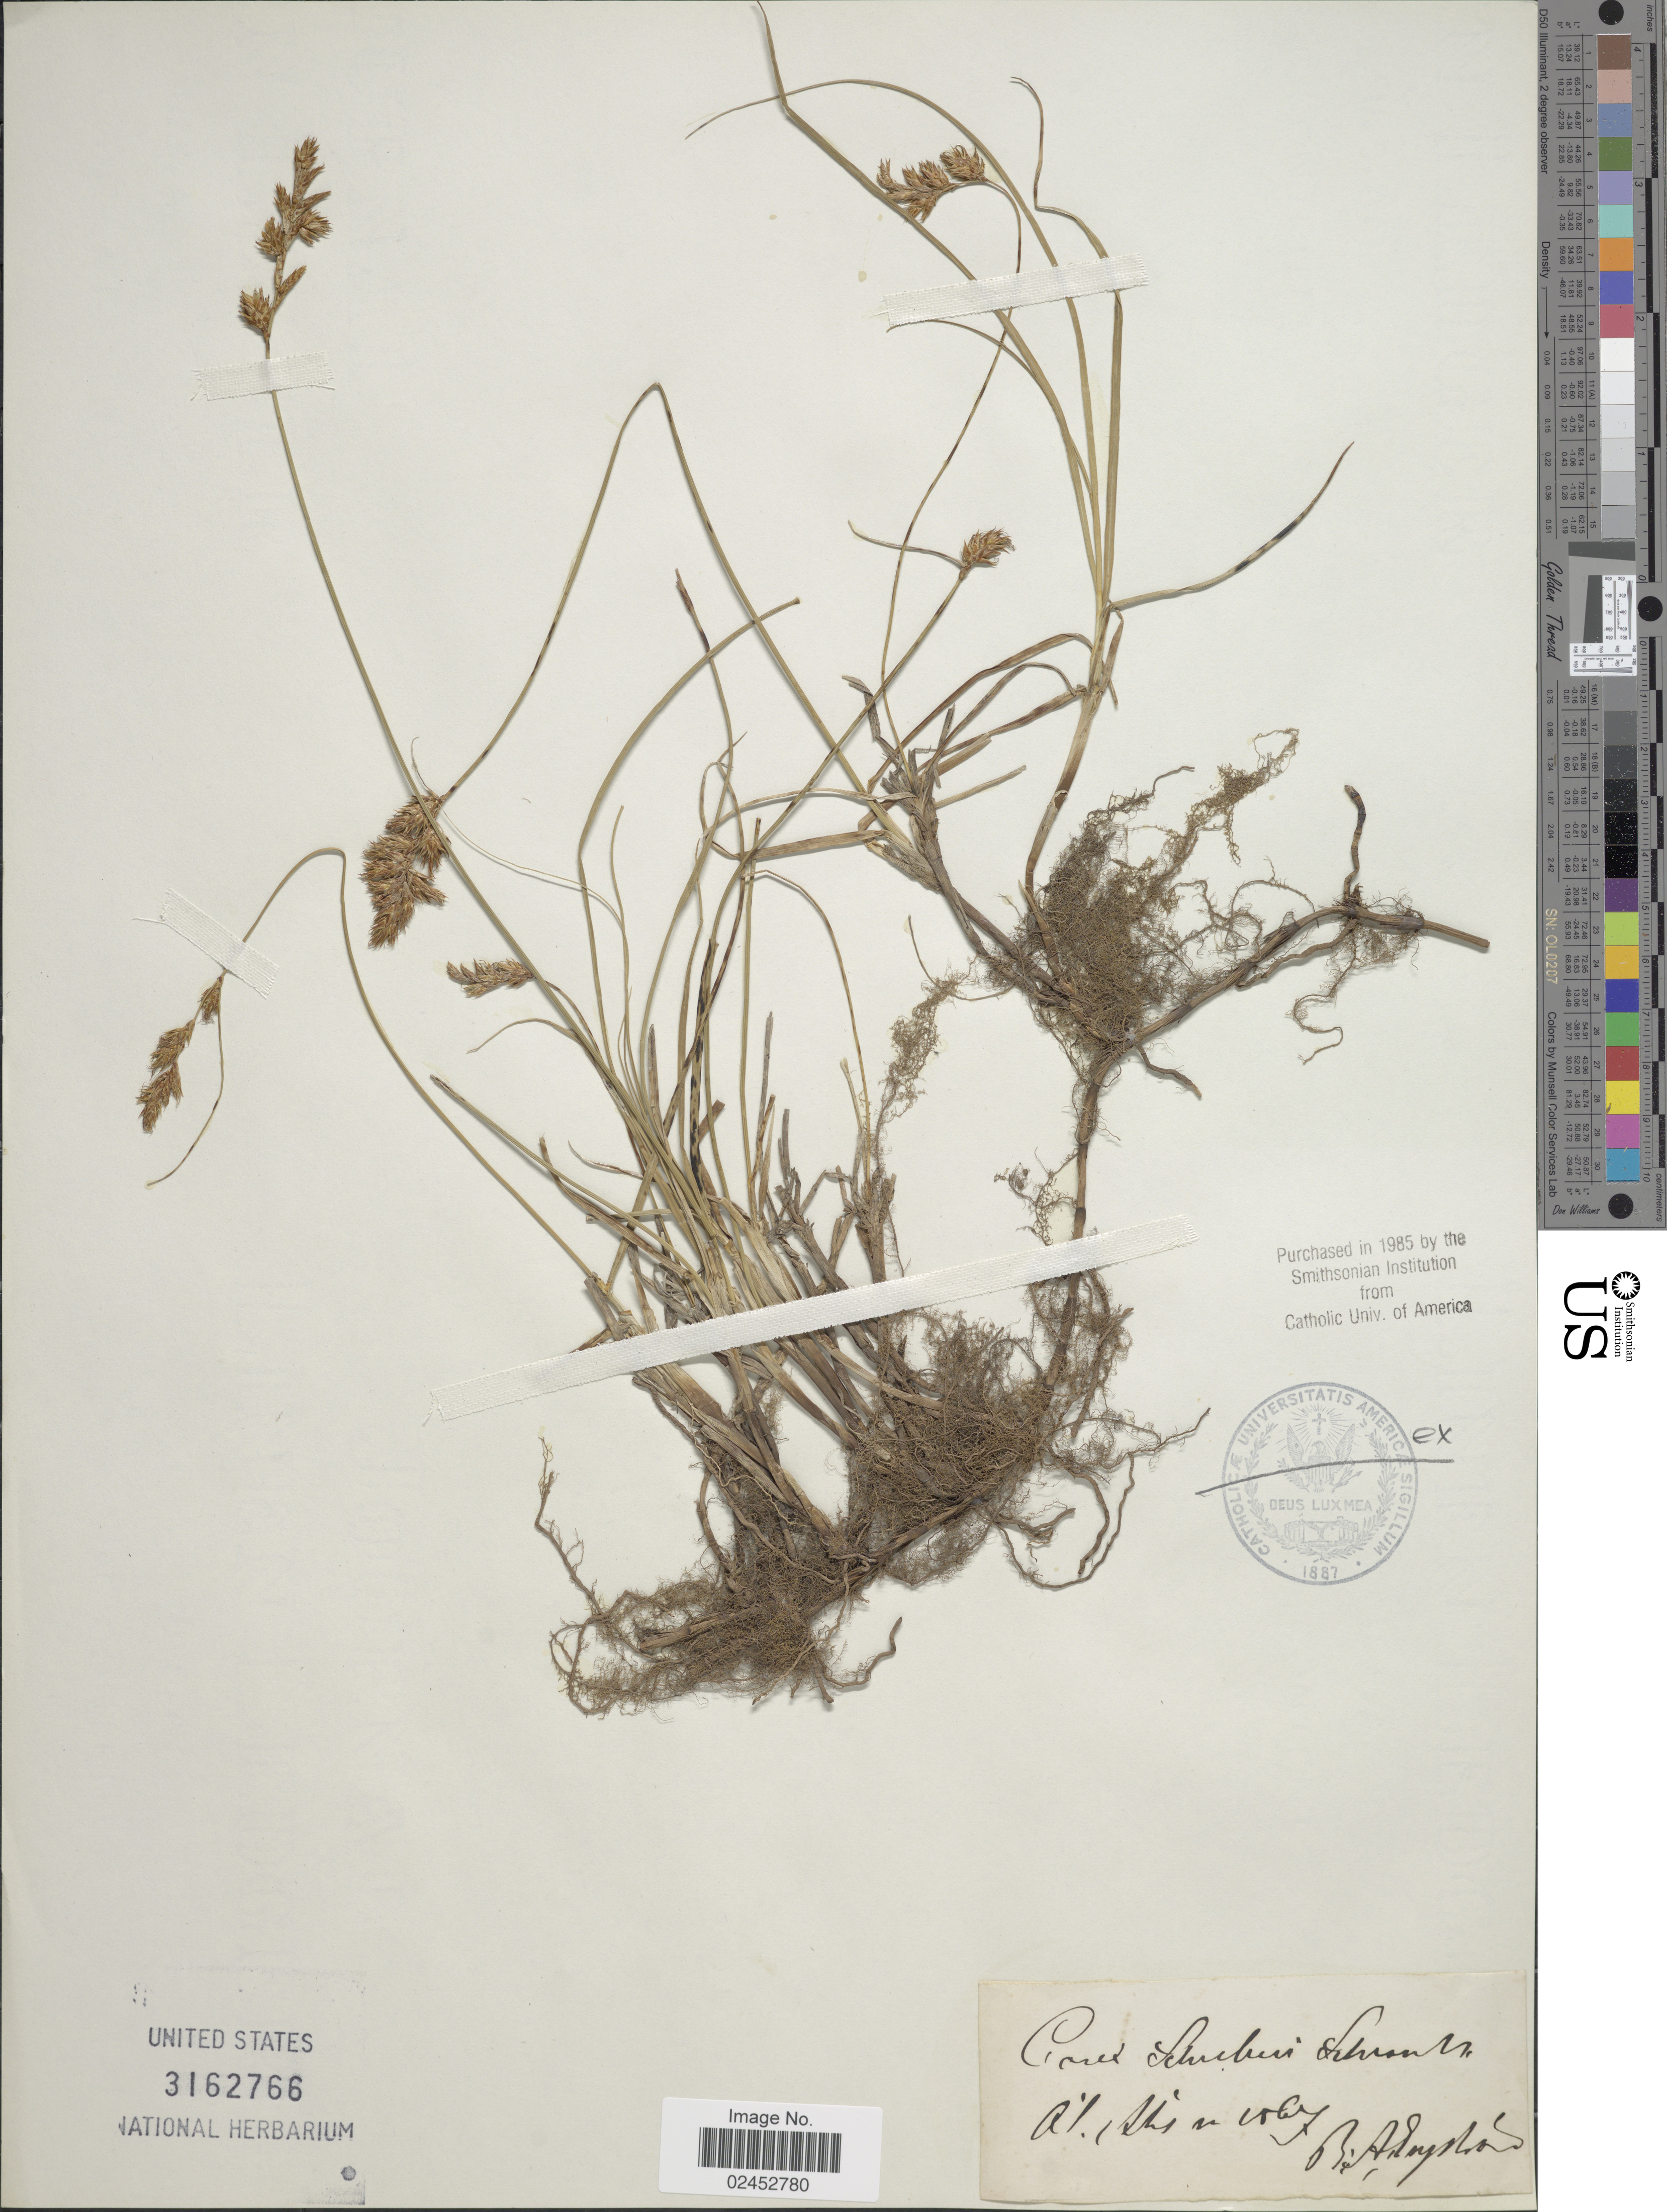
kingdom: Plantae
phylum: Tracheophyta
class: Liliopsida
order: Poales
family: Cyperaceae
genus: Carex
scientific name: Carex praecox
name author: Schreb.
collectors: B. Lagstrad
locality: Al., Zhin vogby. [interpreted]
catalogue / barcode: US 3162766